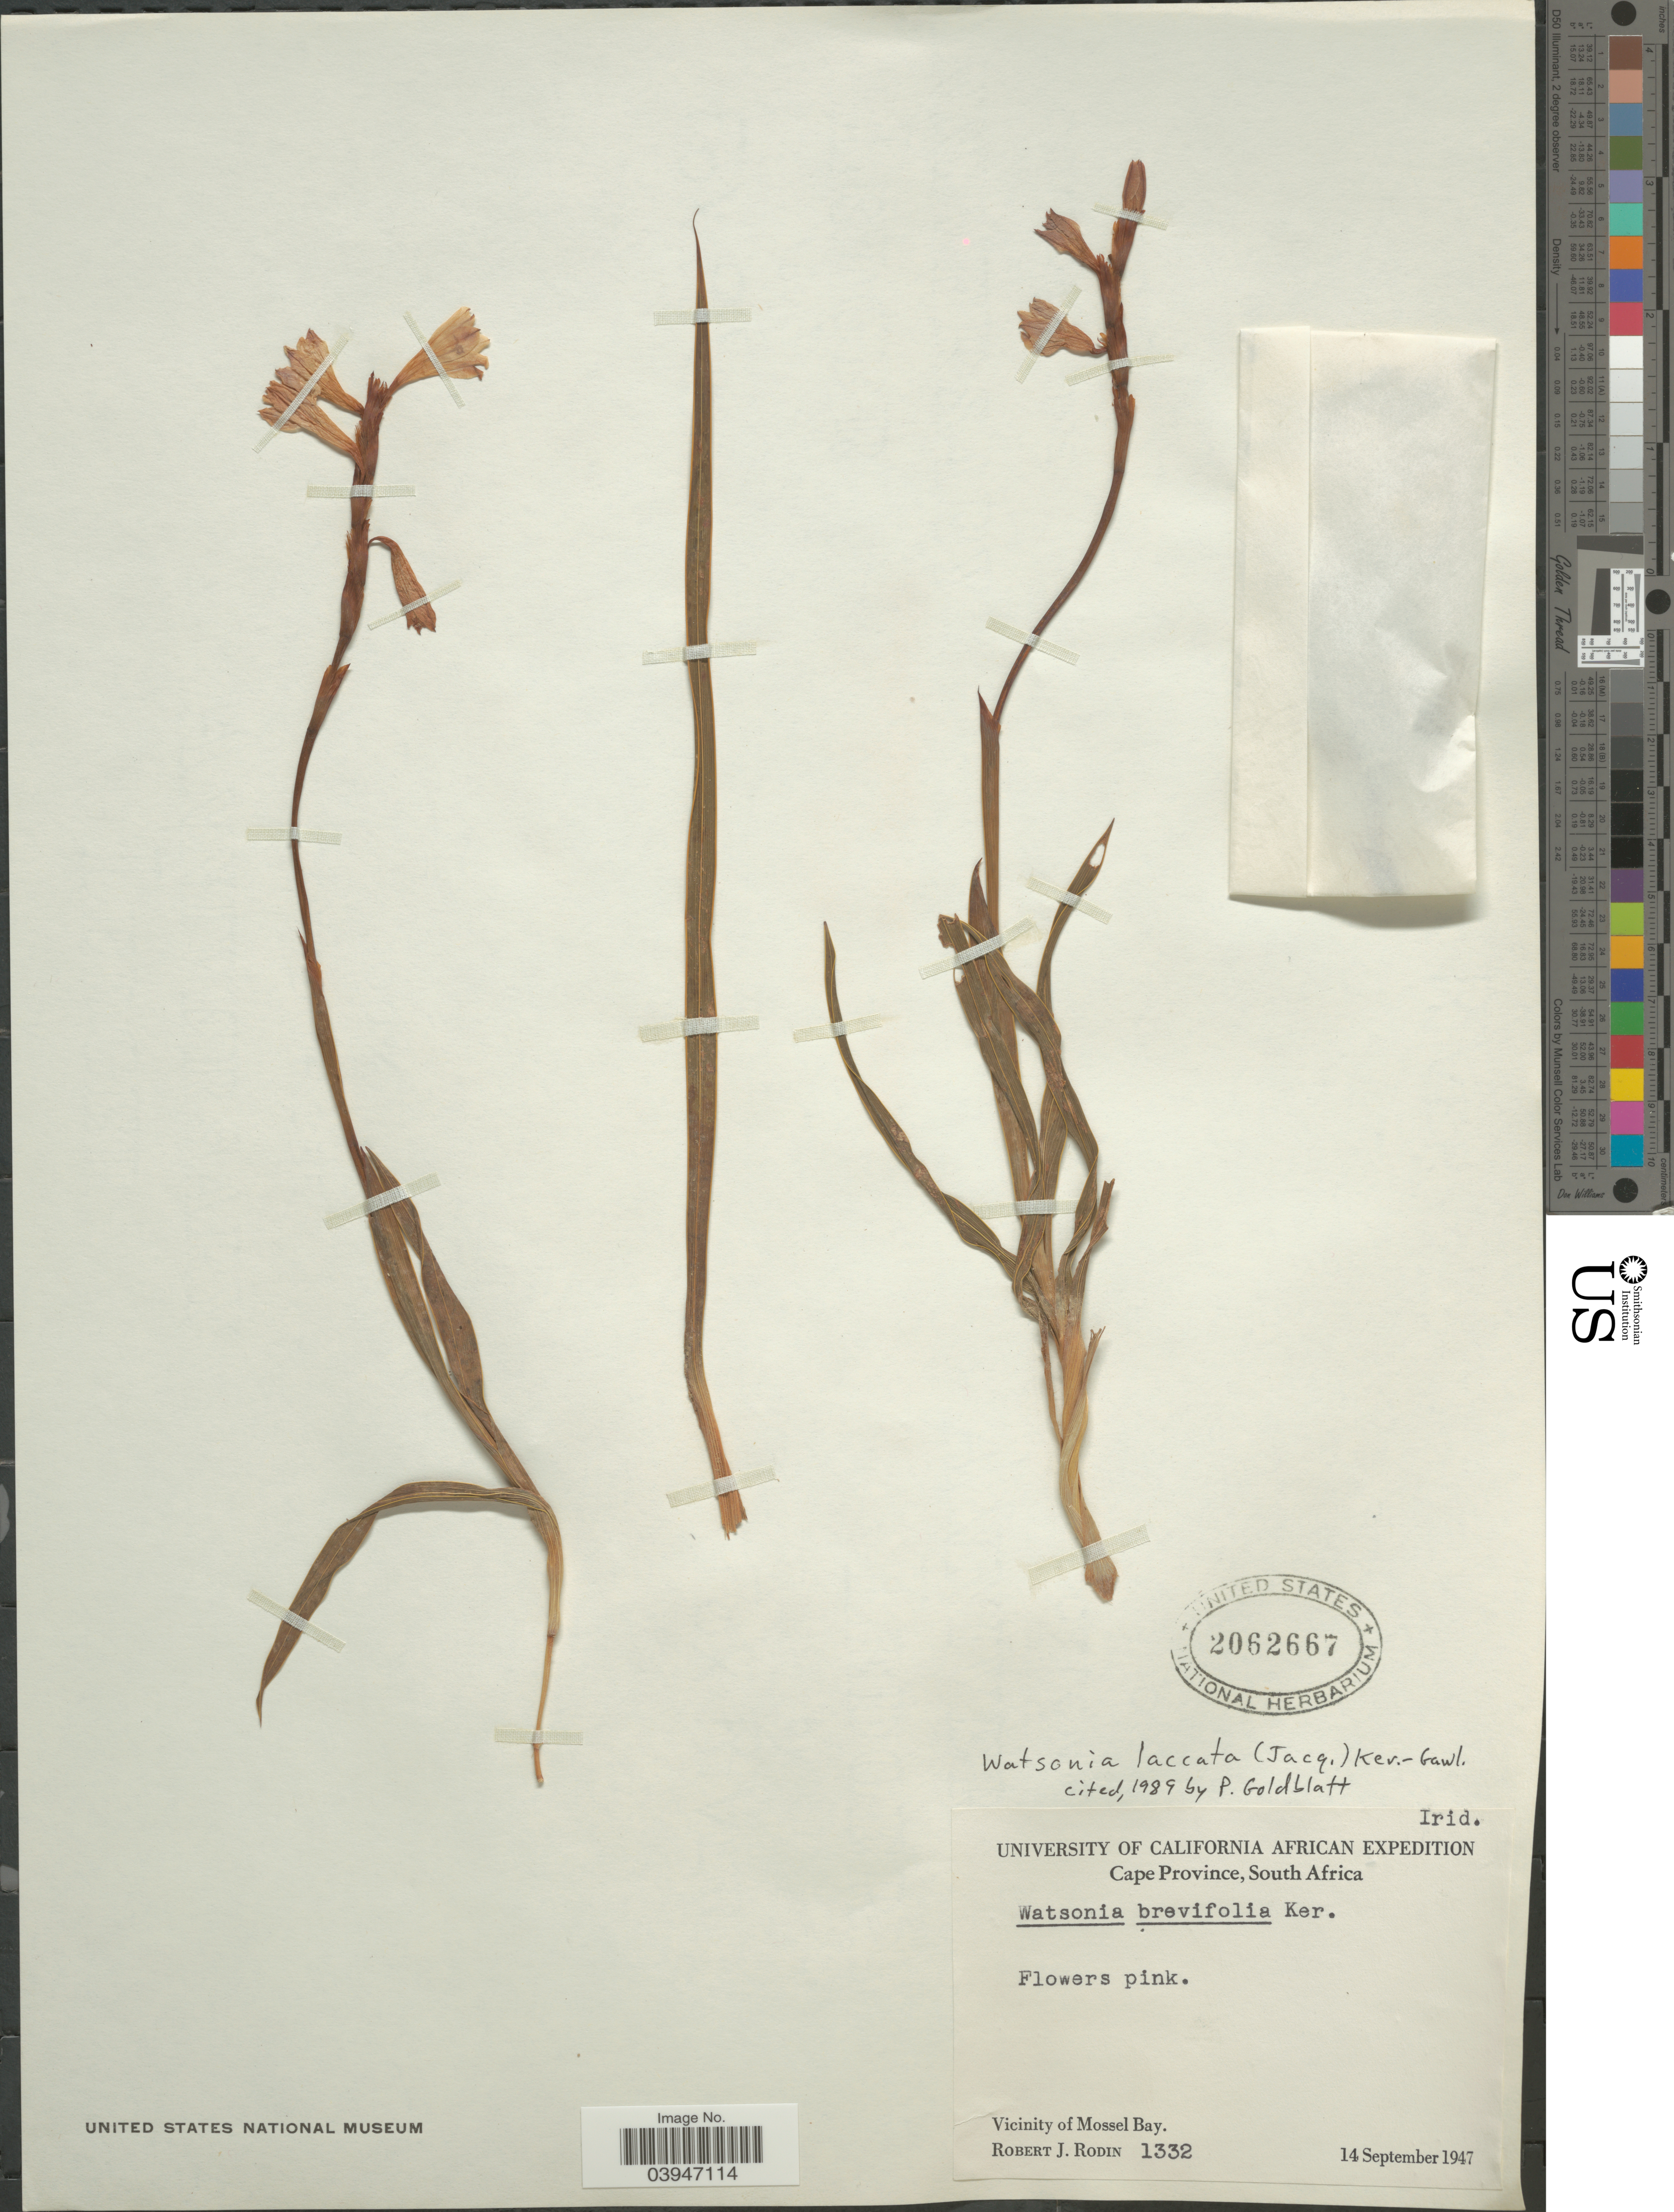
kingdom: Plantae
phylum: Tracheophyta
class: Liliopsida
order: Asparagales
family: Iridaceae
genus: Watsonia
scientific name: Watsonia laccata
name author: (Jacq.) Ker Gawl.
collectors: R. J. Rodin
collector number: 1332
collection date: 1947-09-14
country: South Africa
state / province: Western Cape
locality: Vicinity of Mossel Bay.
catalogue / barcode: US 2062667